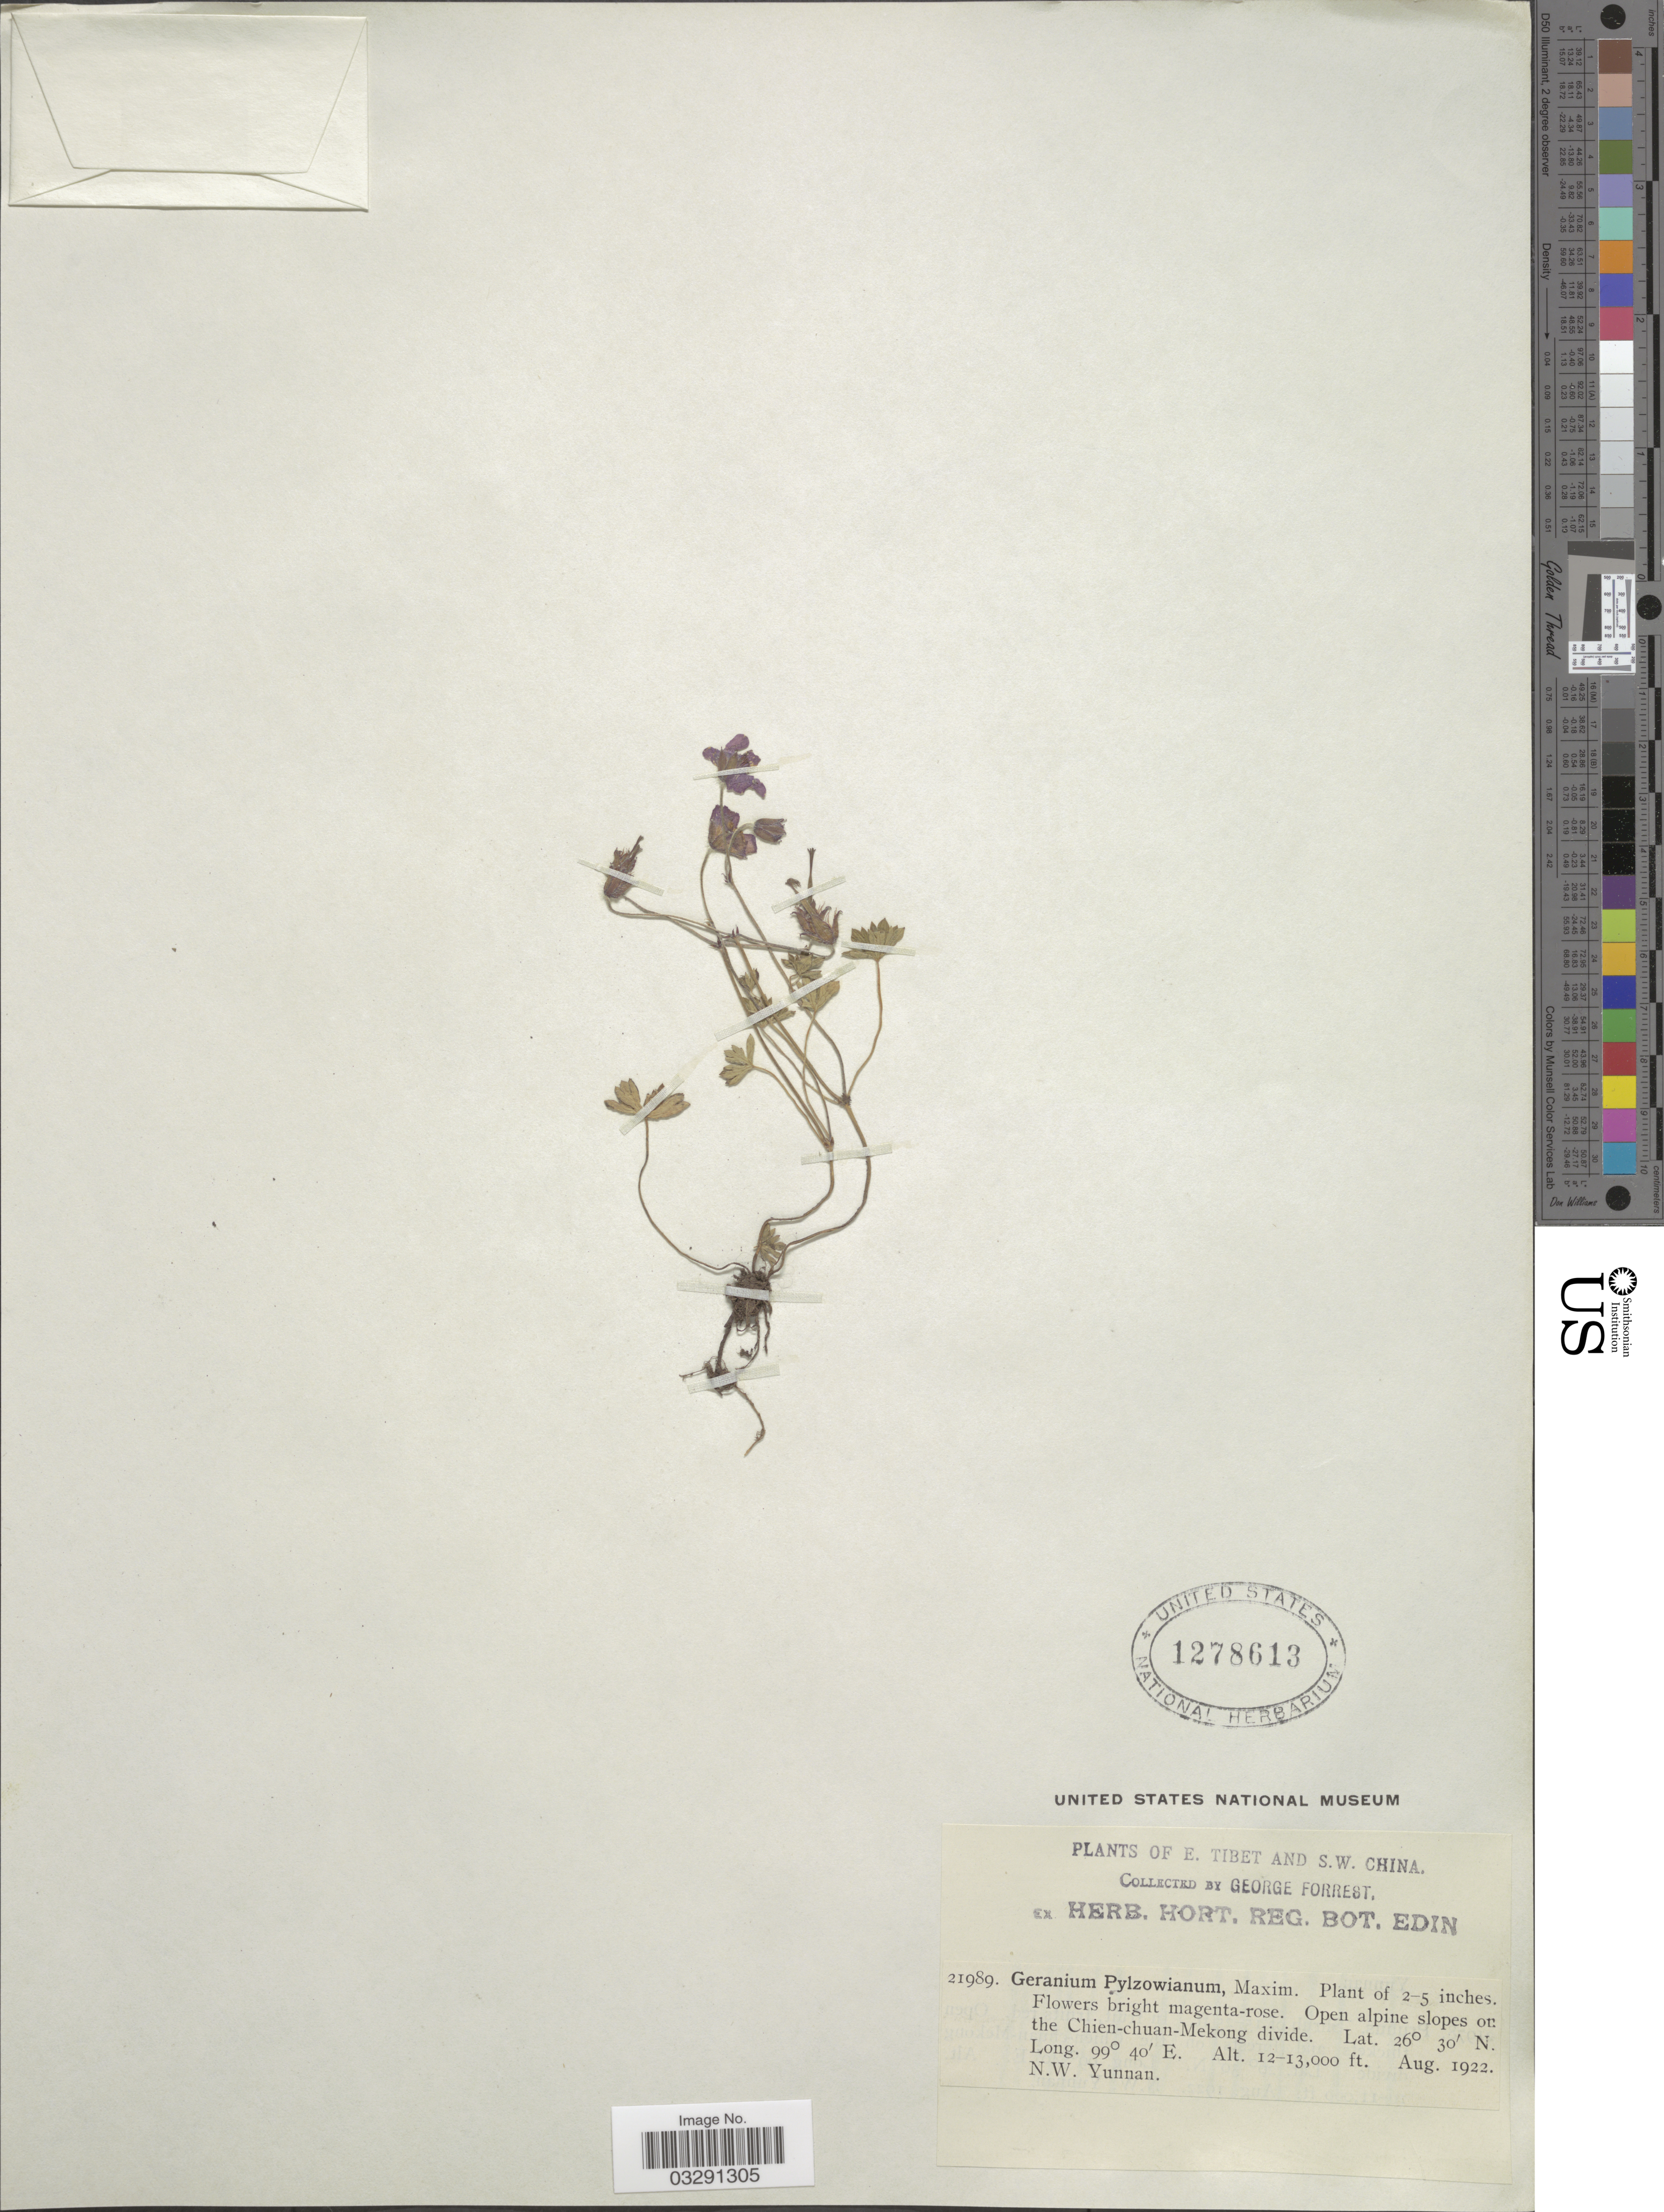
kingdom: Plantae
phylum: Tracheophyta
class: Magnoliopsida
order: Geraniales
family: Geraniaceae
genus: Geranium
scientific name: Geranium pylzowianum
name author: Maxim.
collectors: G. Forrest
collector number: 21989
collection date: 1922-08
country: China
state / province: Yunnan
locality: E. Tibet and S.W. China, Open alpine slopes on the Chien-chuan-Mekong divide. N.W. Yunnan.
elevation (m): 3658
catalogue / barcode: US 1278613